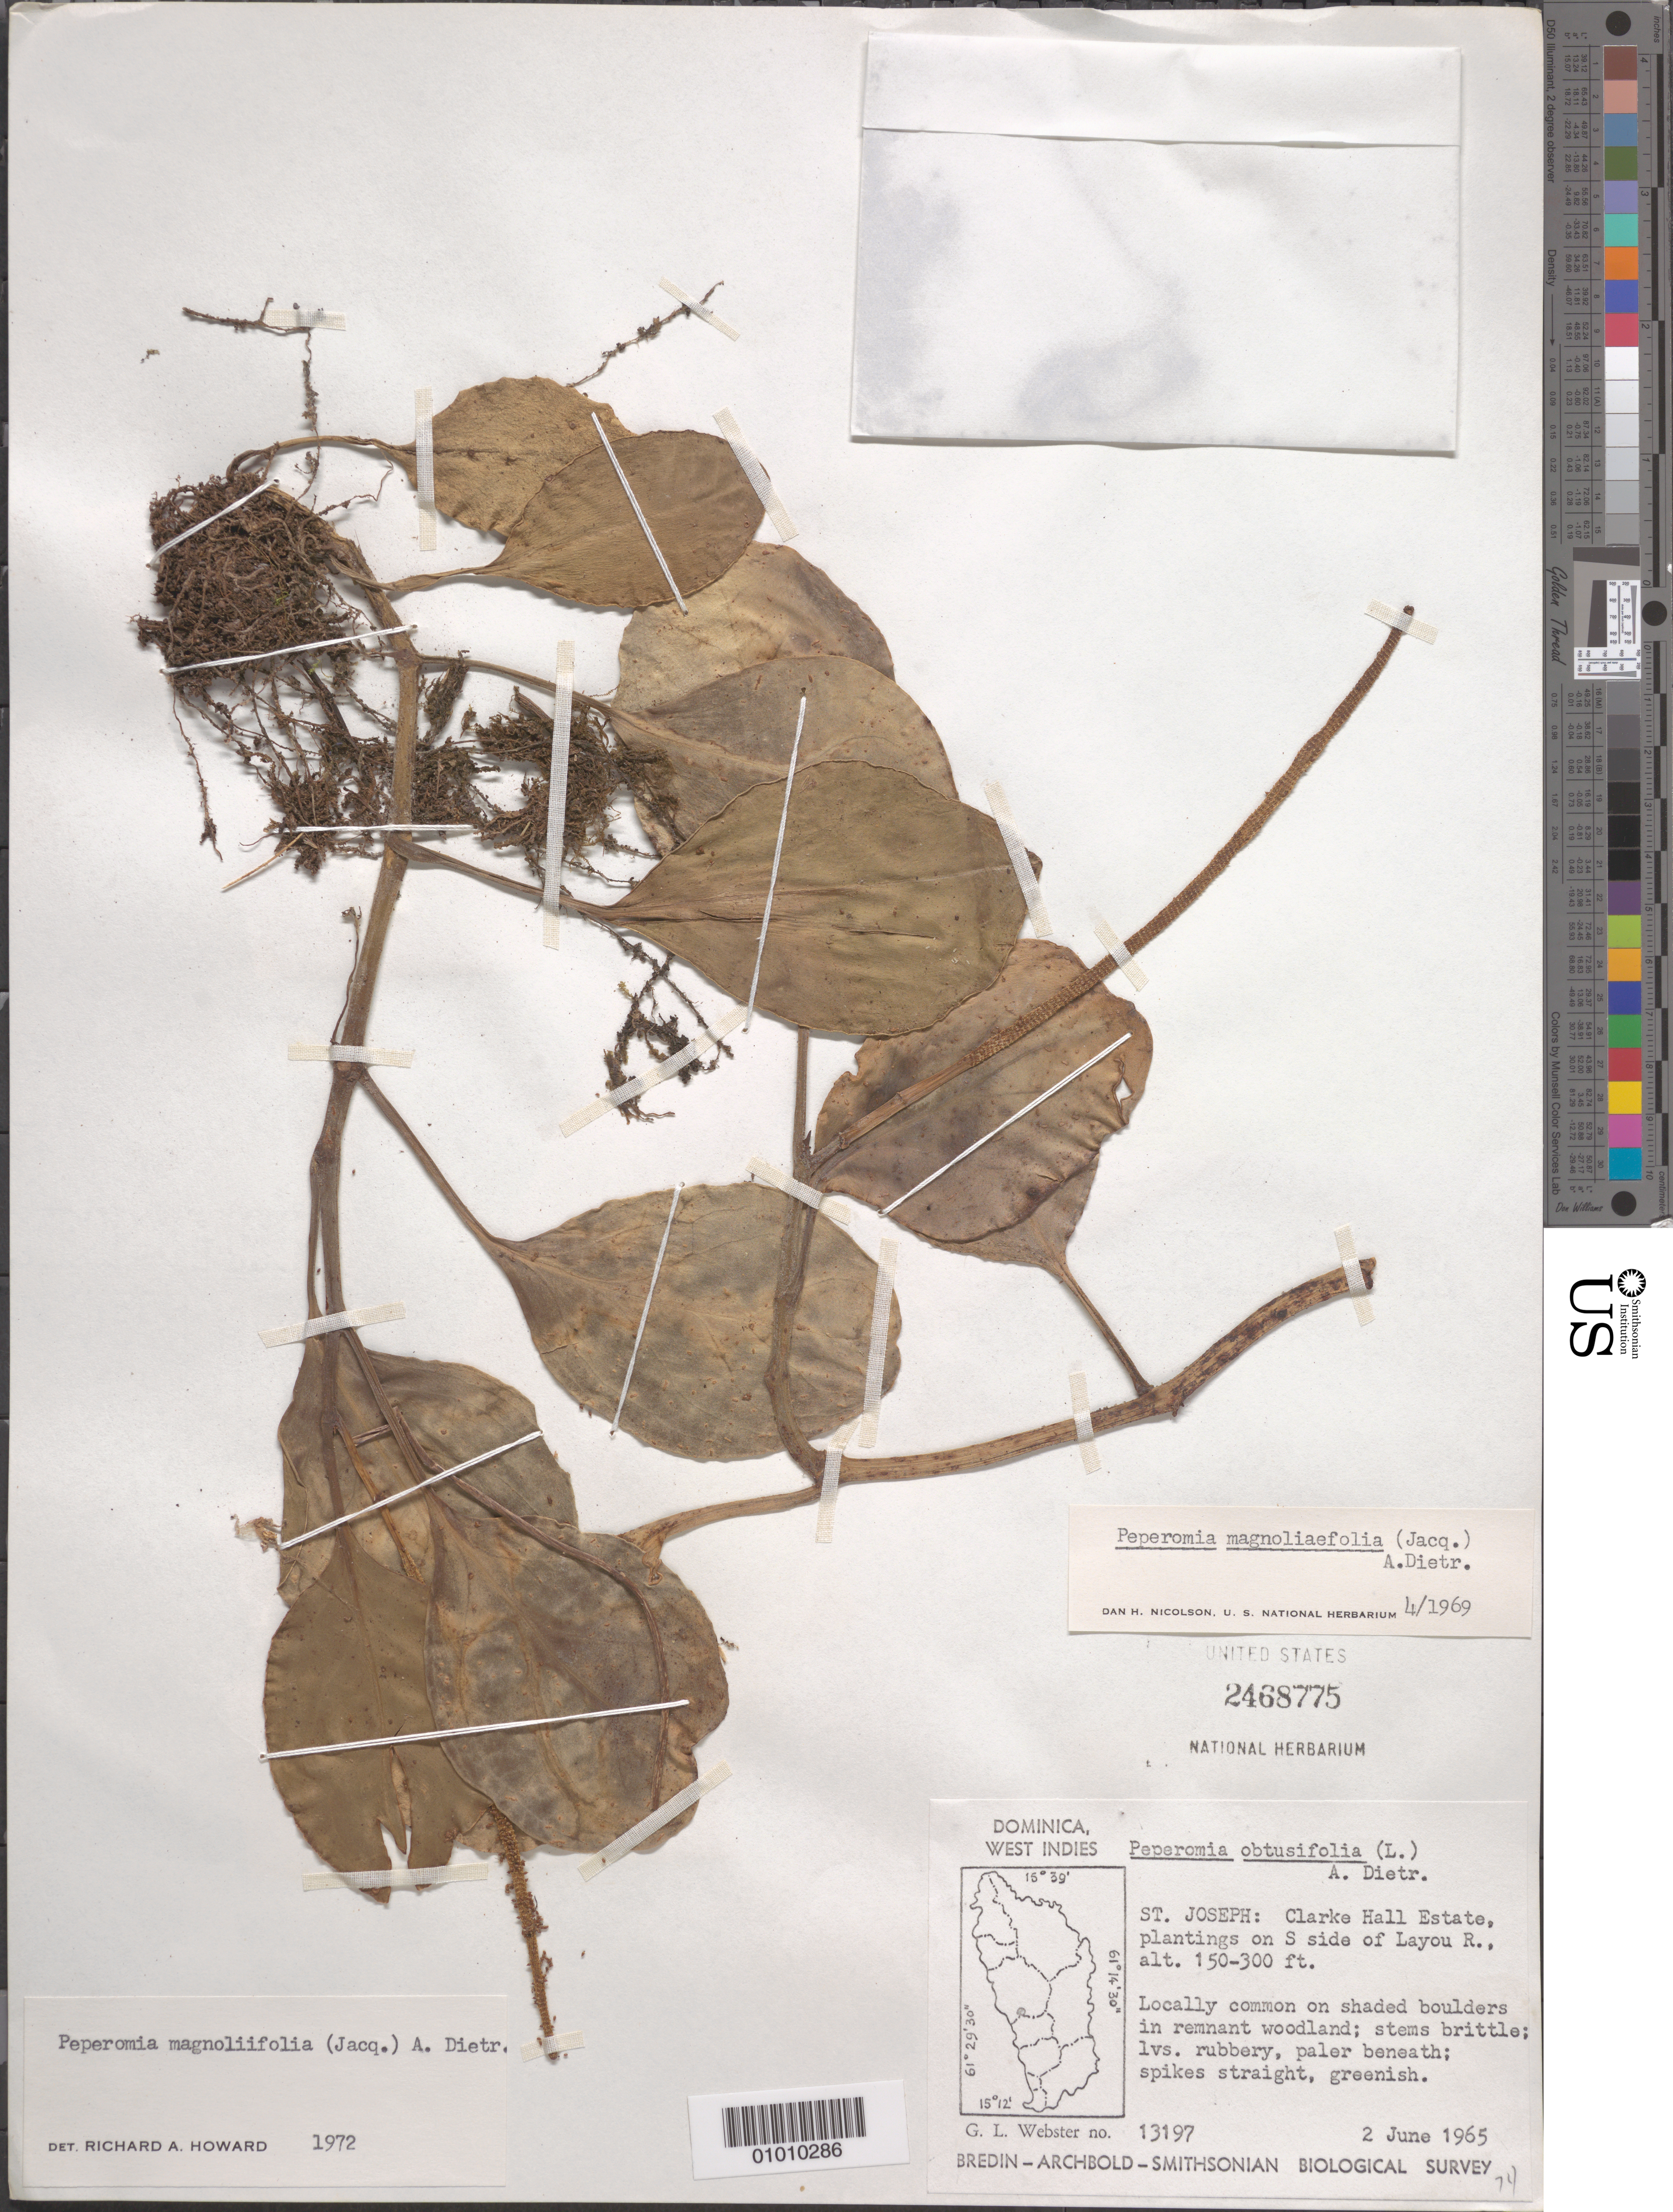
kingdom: Plantae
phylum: Tracheophyta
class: Magnoliopsida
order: Piperales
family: Piperaceae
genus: Peperomia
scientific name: Peperomia magnoliifolia var. magnoliifolia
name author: (Jacq.) A. Dietr.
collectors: G. L. Webster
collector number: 13197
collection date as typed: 02 Jun 1965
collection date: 1965-06-02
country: Dominica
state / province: St. Joseph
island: Dominica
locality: St. Joseph: Clarke Hall Estate, plantings on S side of Layou R.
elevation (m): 46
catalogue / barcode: US 2468775